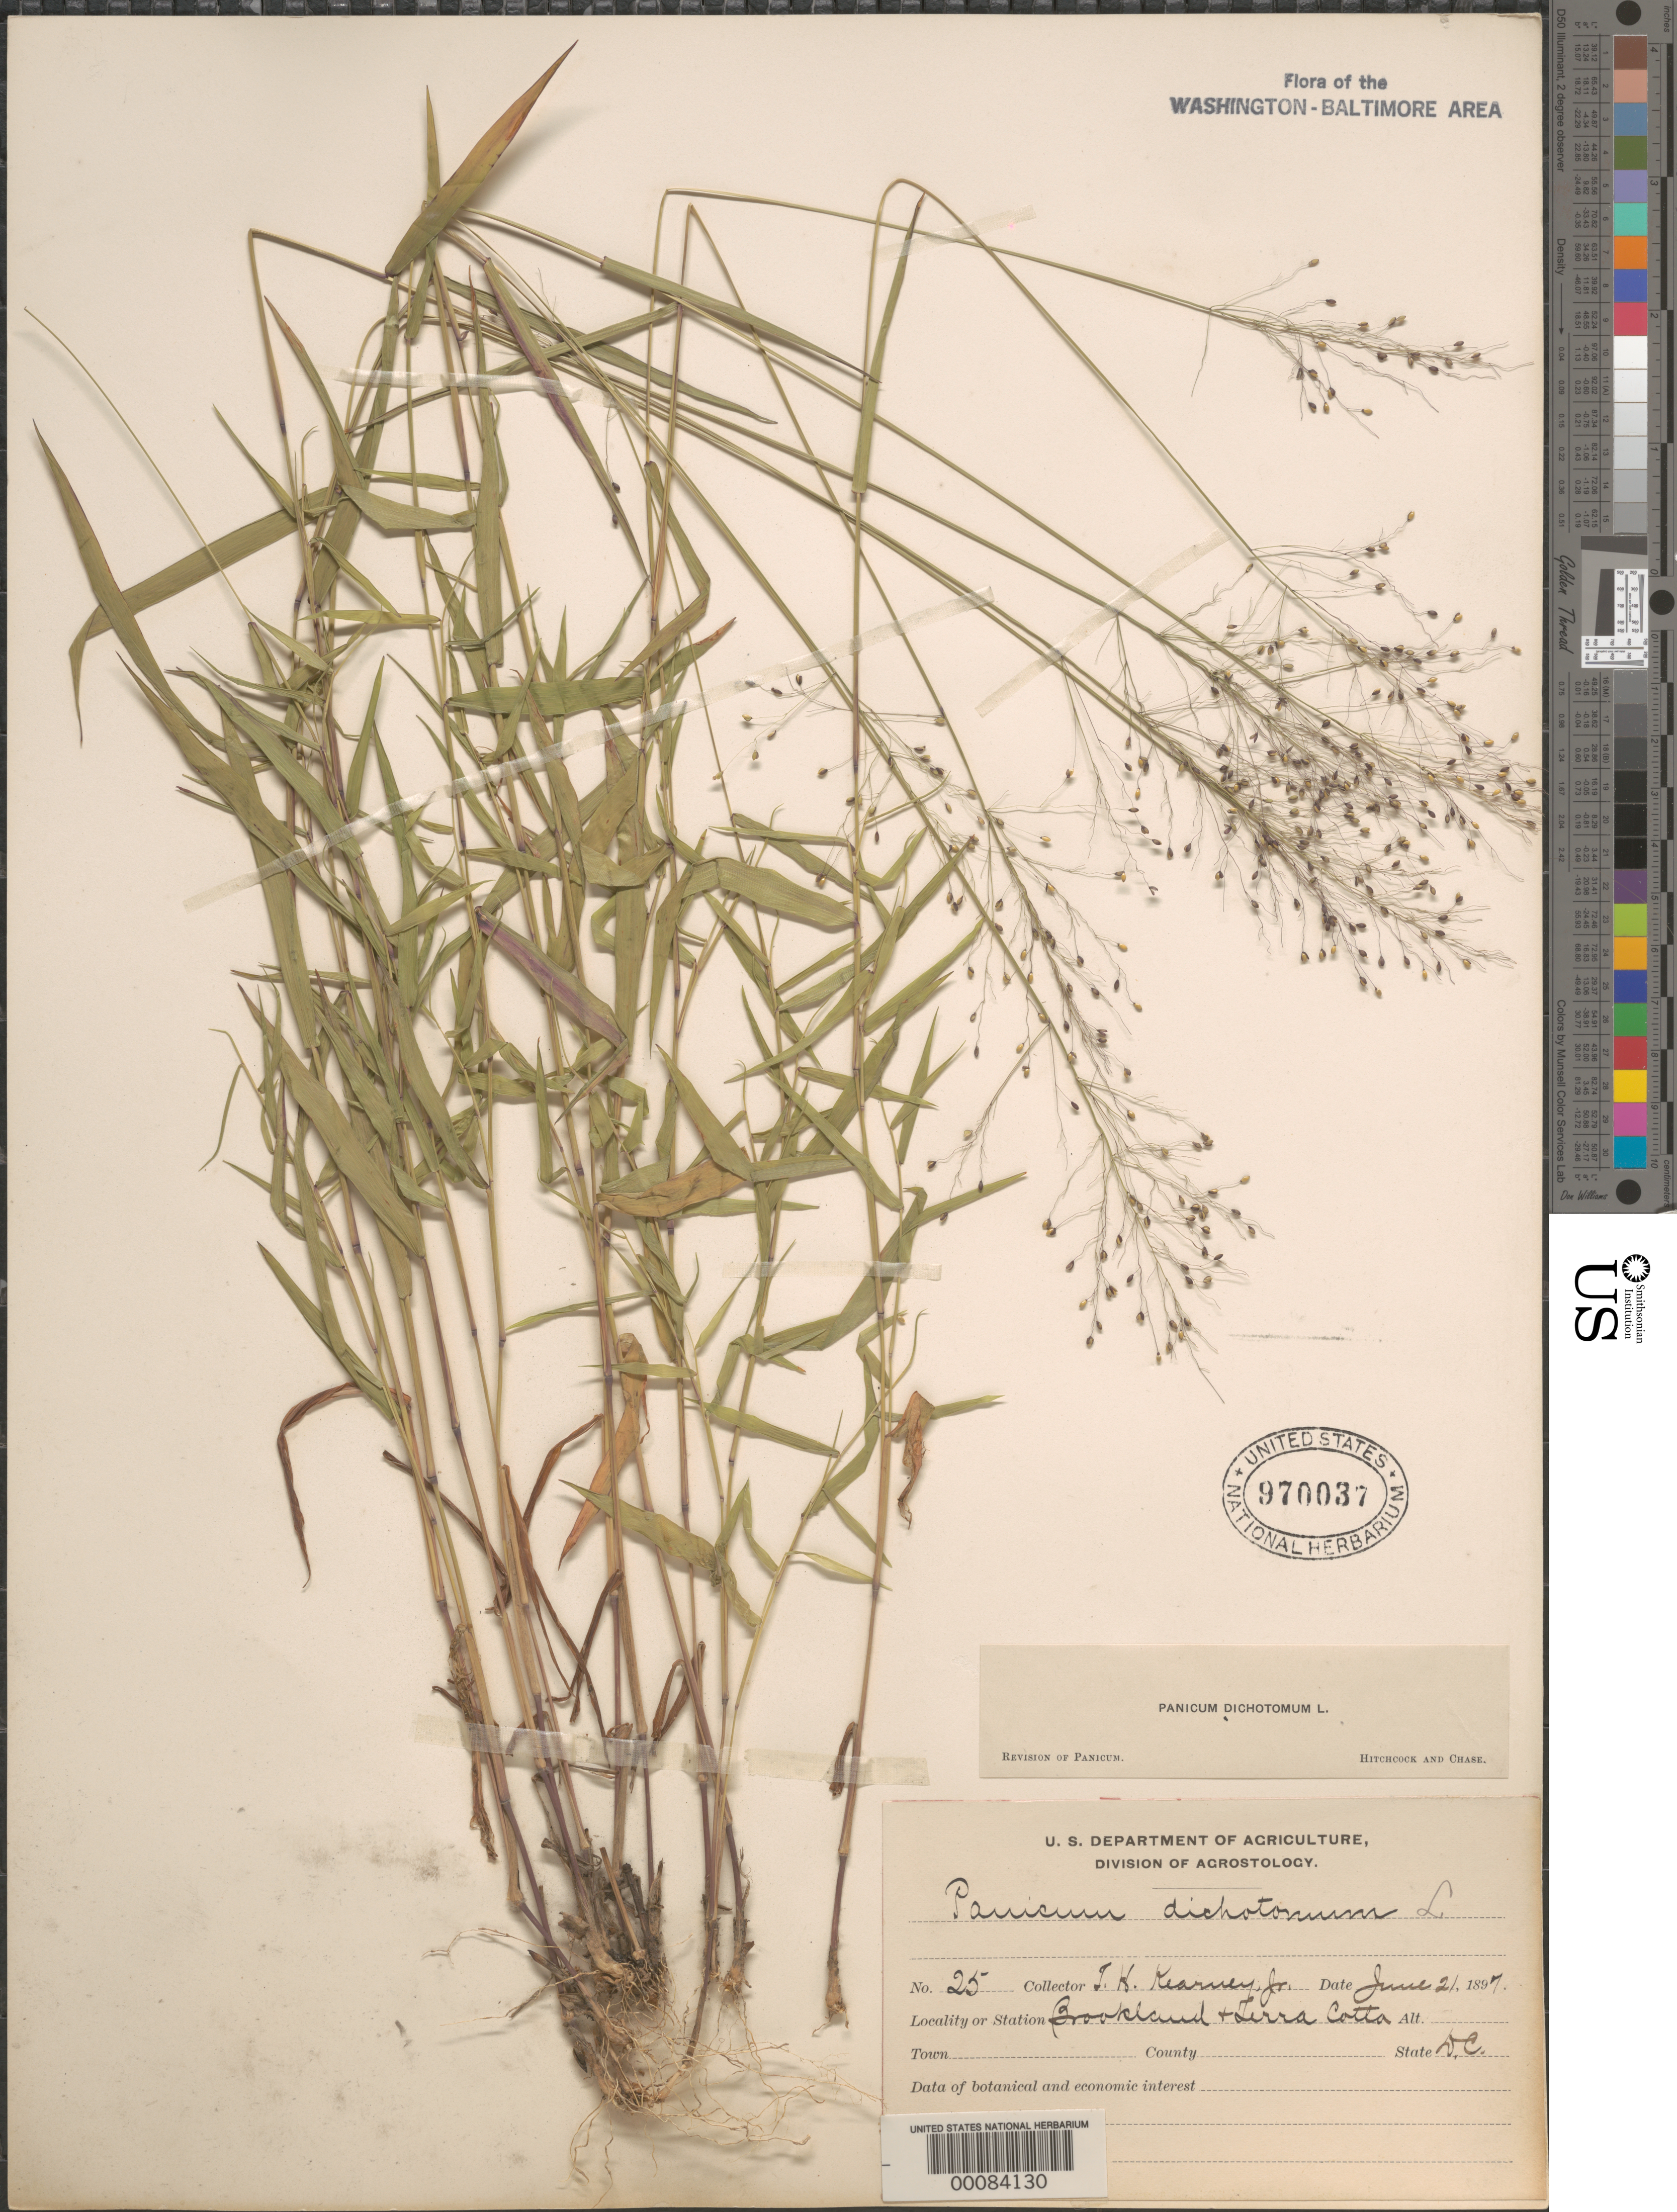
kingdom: Plantae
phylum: Tracheophyta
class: Liliopsida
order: Poales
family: Poaceae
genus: Dichanthelium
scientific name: Dichanthelium dichotomum var. dichotomum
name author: (L.) Gould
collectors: T. H. Kearney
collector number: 25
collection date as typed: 21 Jun 1897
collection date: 1897-06-21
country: United States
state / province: District of Columbia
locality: Terra Cotta and Brookland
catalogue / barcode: US 970037